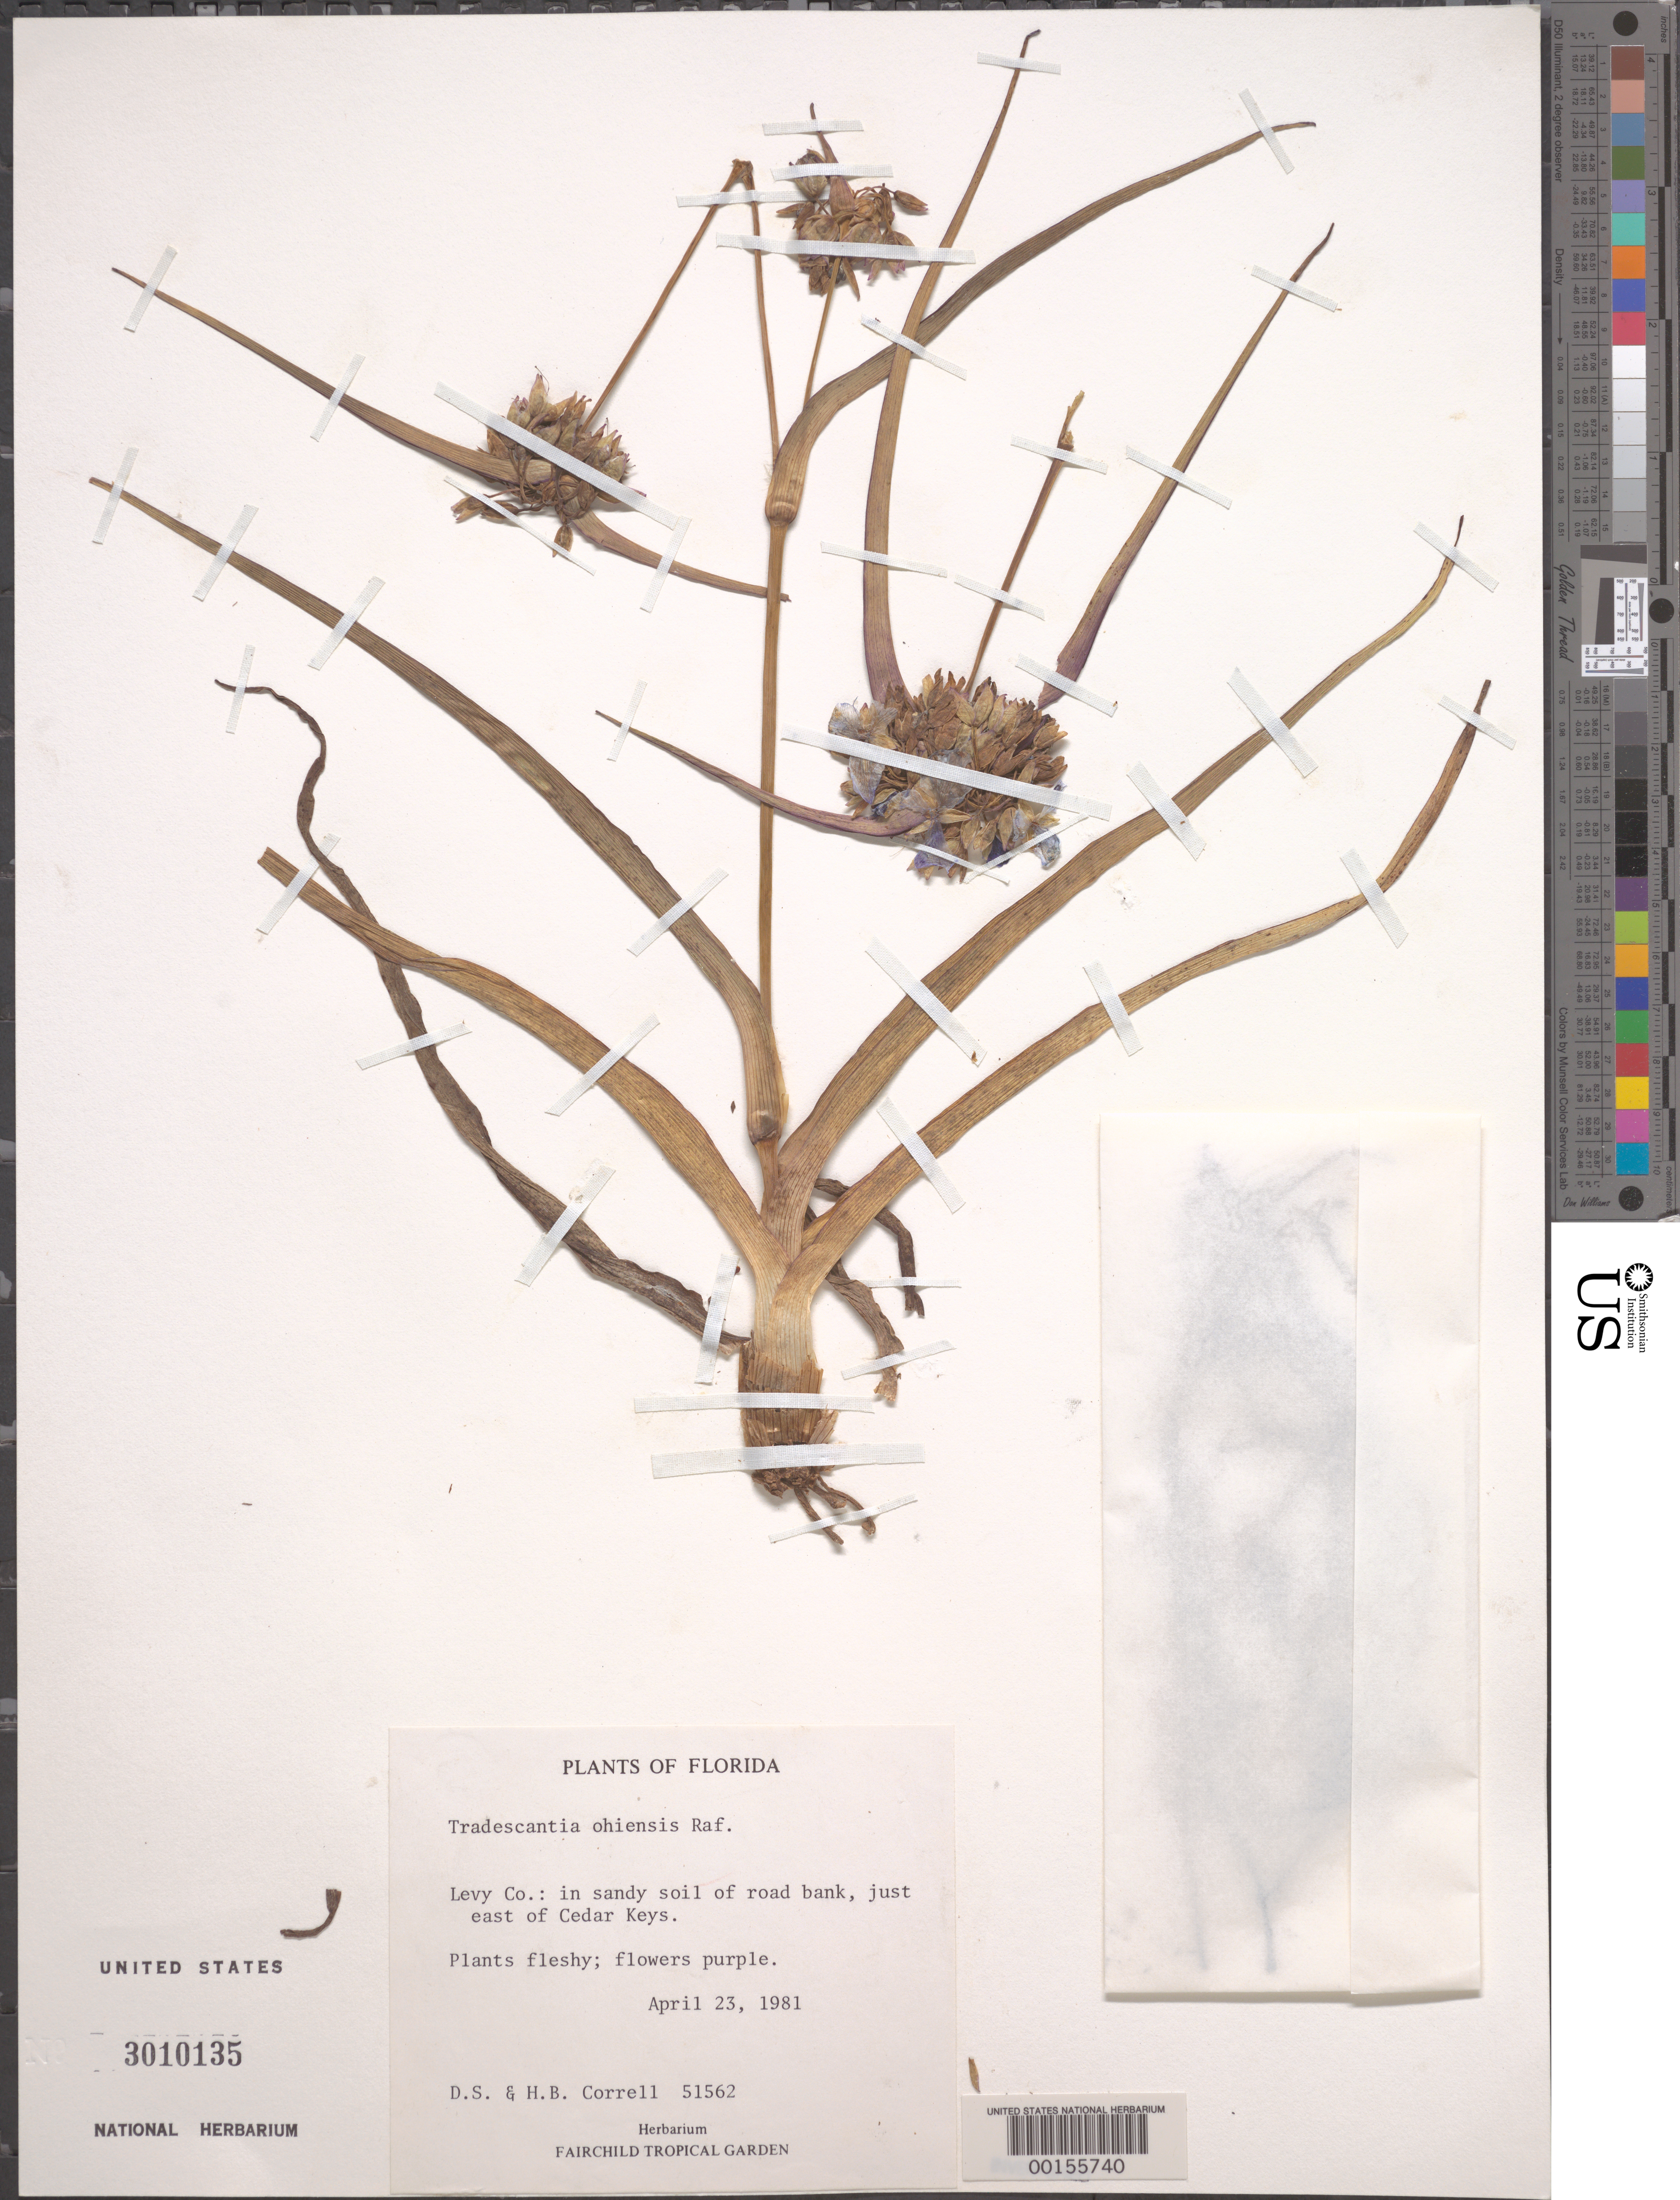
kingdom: Plantae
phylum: Tracheophyta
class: Liliopsida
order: Commelinales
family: Commelinaceae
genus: Tradescantia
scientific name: Tradescantia ohiensis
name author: Raf.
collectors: D. S. Correll & H. Correll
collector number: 51562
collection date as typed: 23 Apr 1981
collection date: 1981-04-23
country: United States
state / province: Florida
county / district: Levy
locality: E of cedar keys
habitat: Sandy soil, roadside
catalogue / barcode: US 3010135